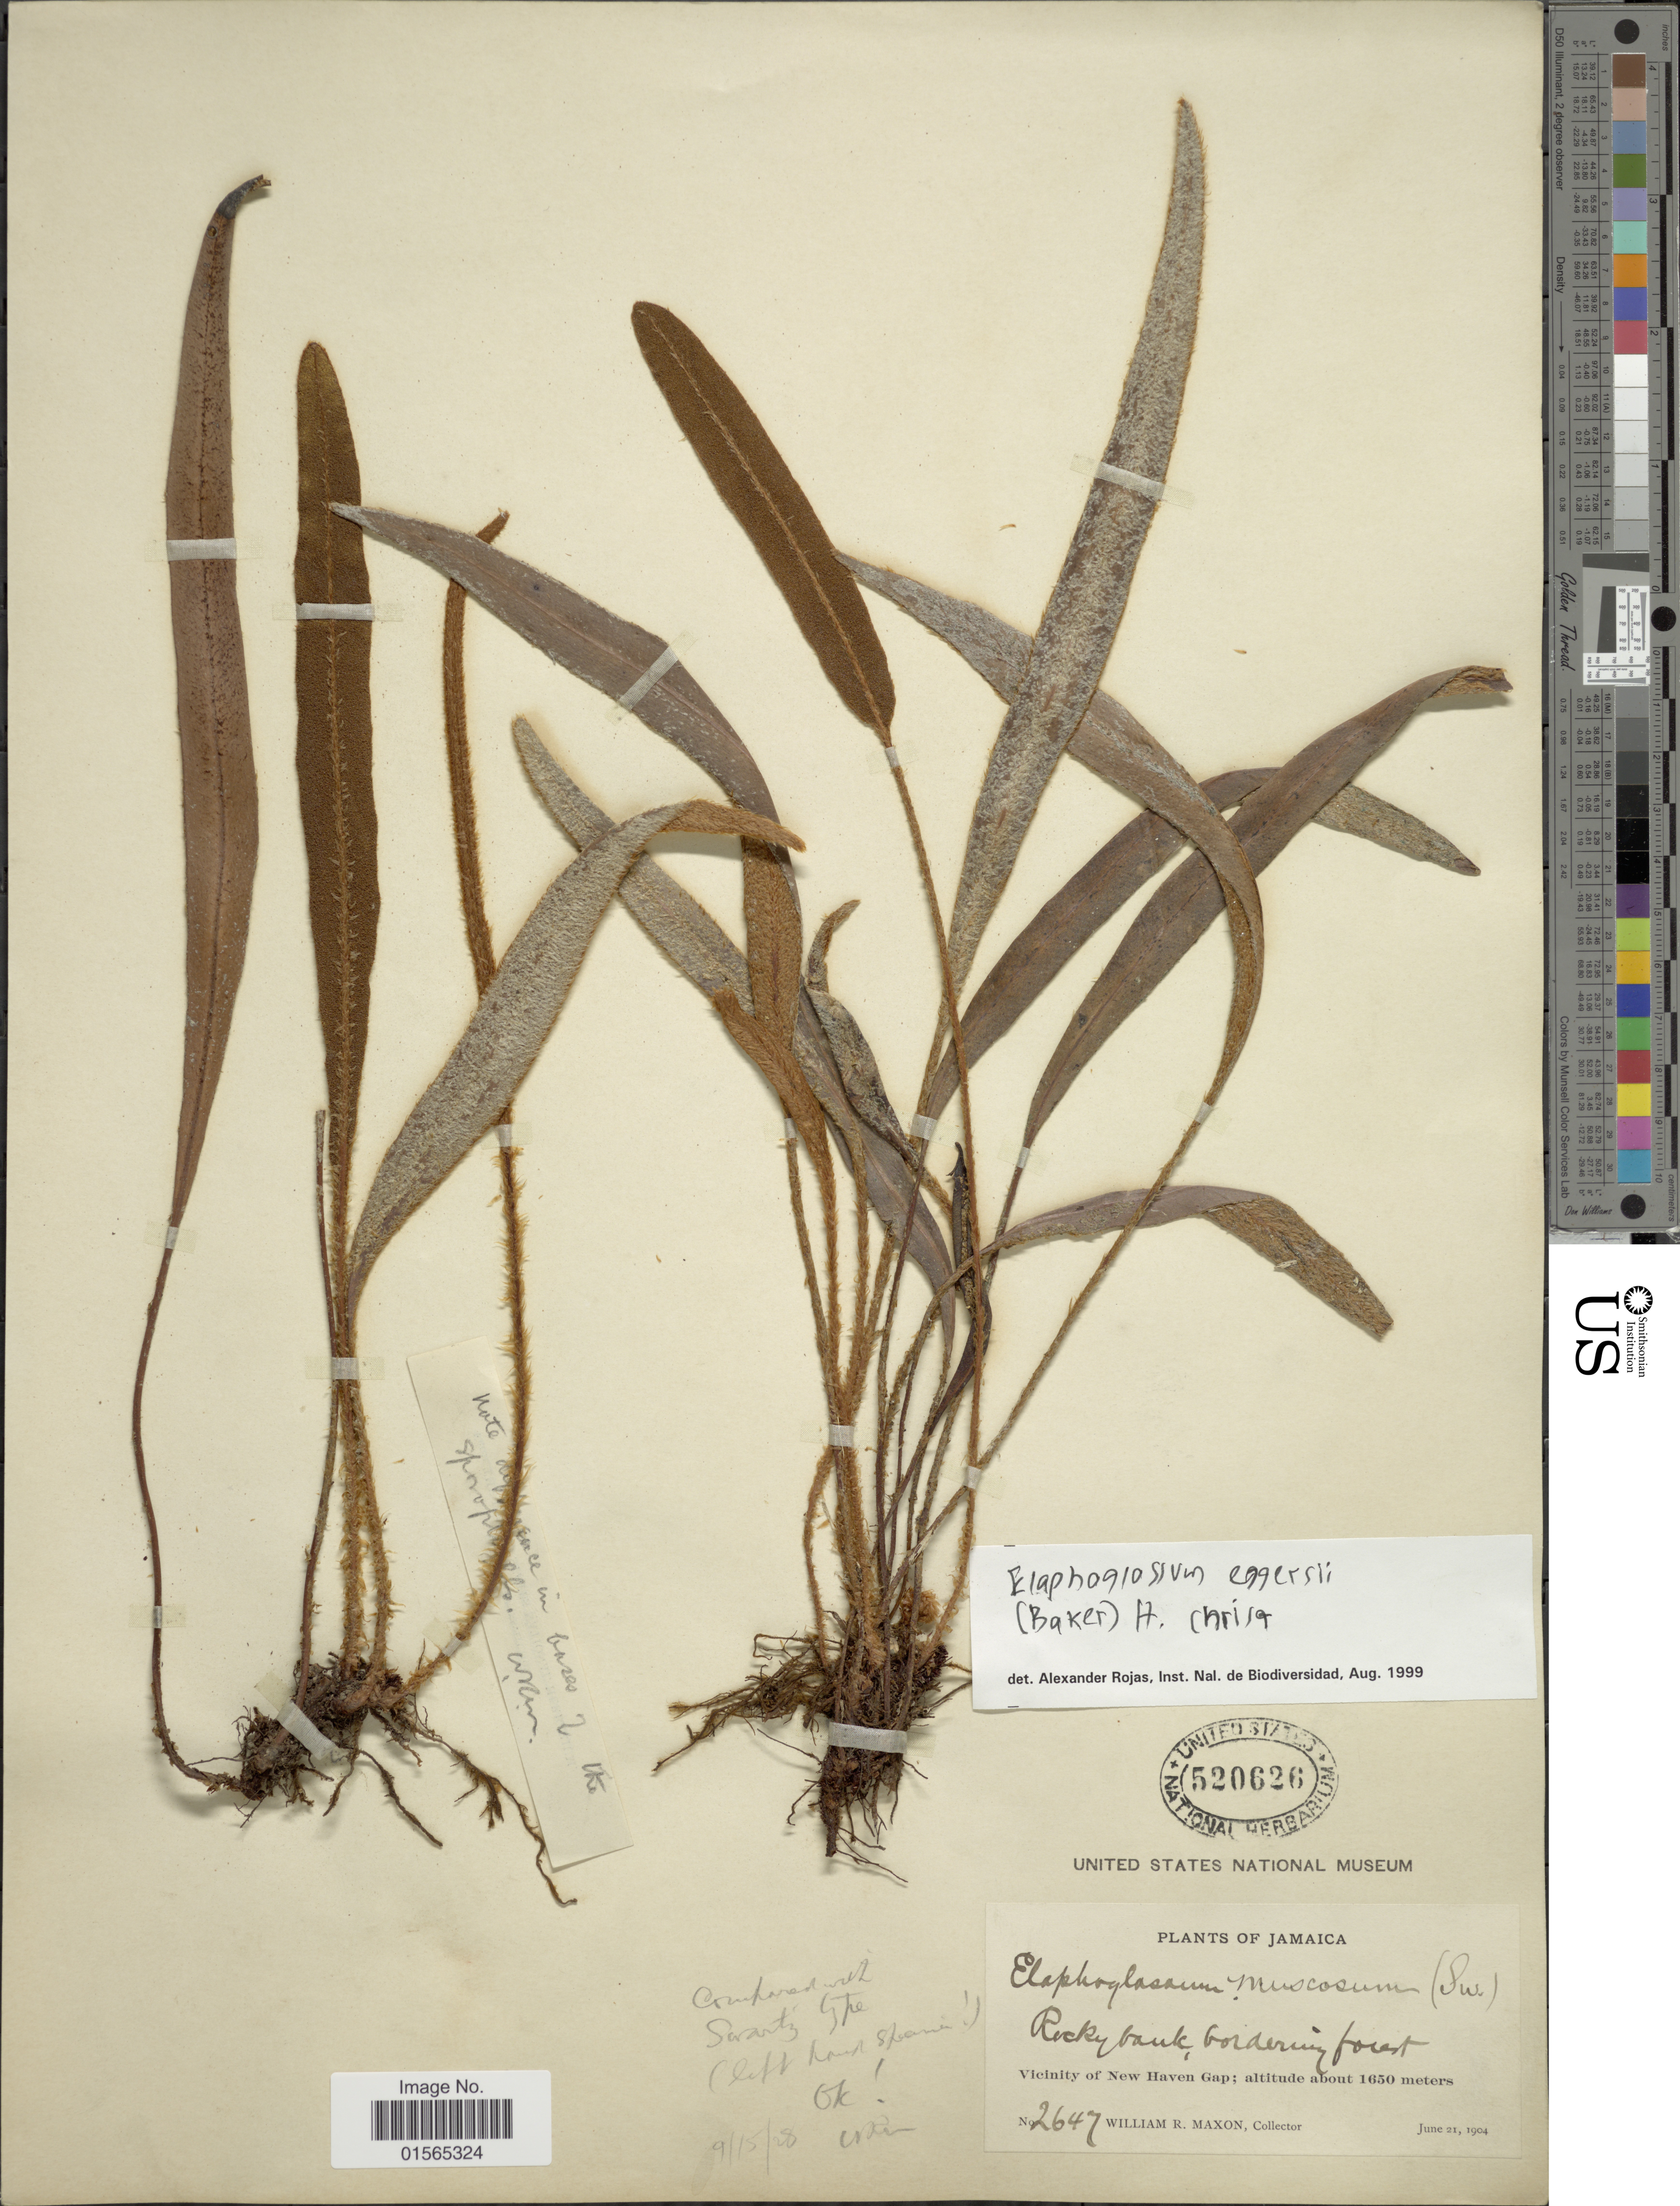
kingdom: Plantae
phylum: Tracheophyta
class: Polypodiopsida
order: Polypodiales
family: Dryopteridaceae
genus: Elaphoglossum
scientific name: Elaphoglossum eggersii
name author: (Baker) Christ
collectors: W. R. Maxon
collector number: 2647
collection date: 1904-06-21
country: Jamaica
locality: Vicinity of New Haven Gap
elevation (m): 1650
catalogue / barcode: US 520626